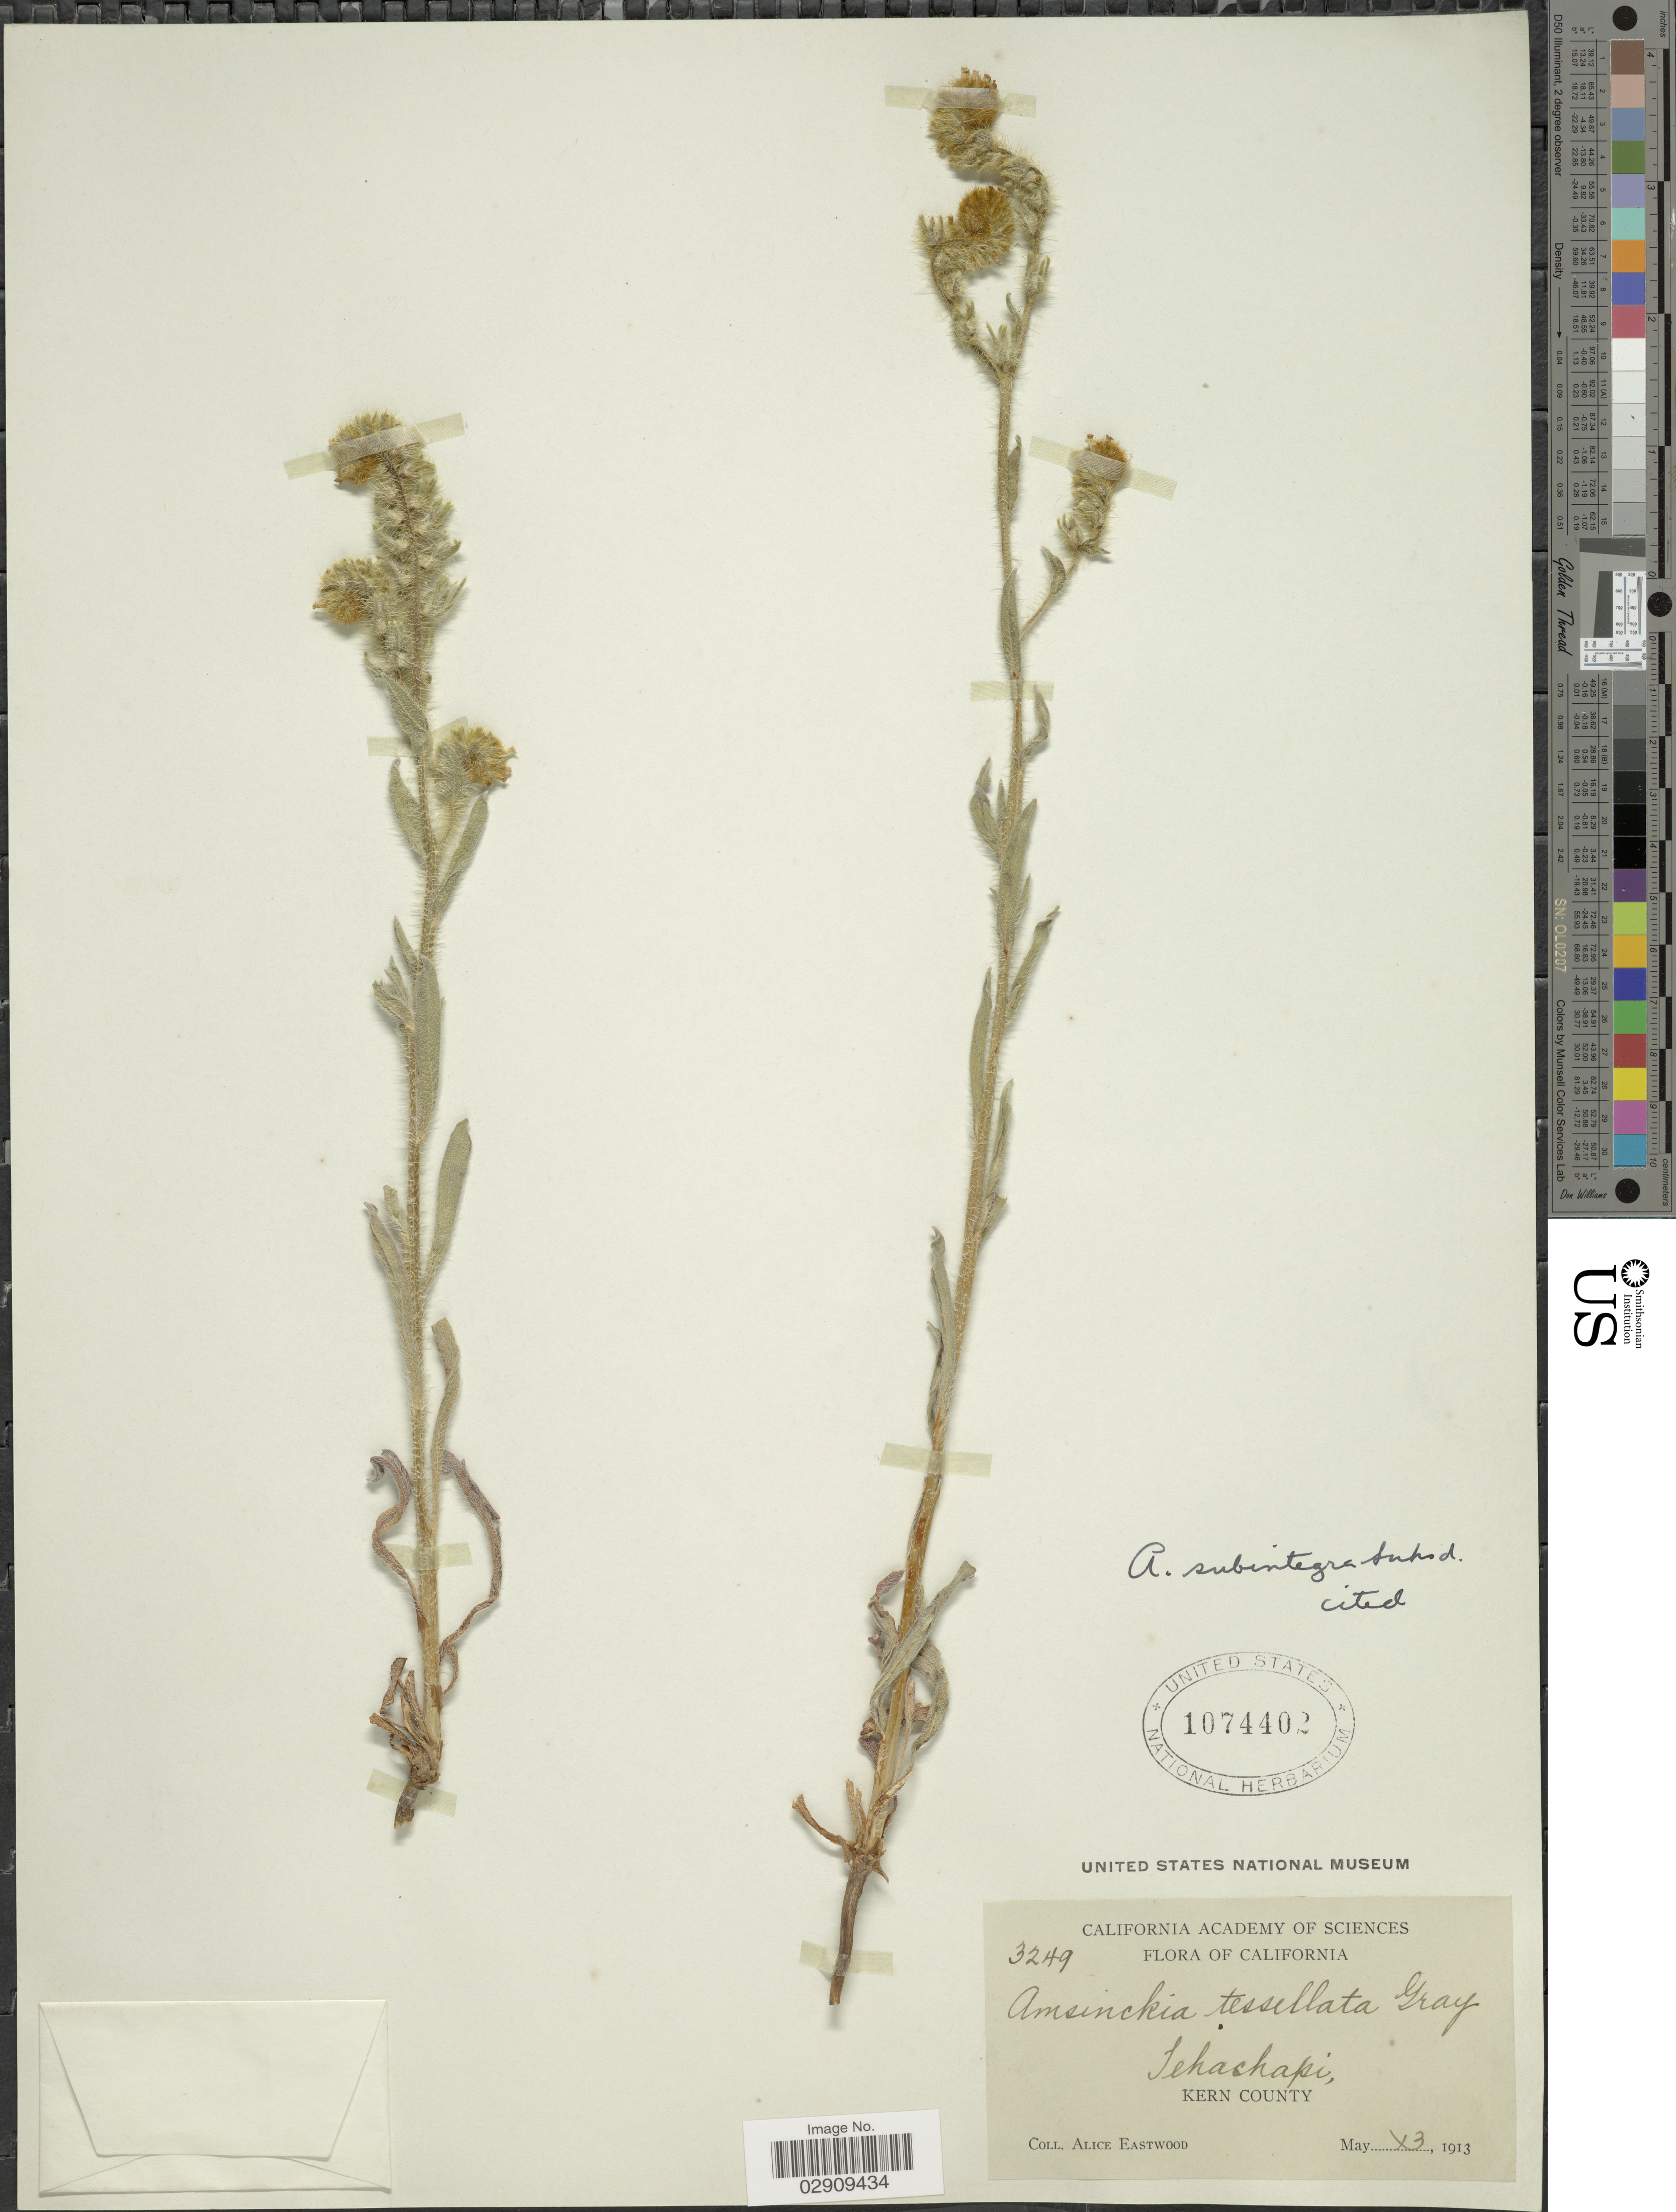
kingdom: Plantae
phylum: Tracheophyta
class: Magnoliopsida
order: Boraginales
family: Boraginaceae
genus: Amsinckia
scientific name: Amsinckia tessellata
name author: A. Gray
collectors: A. Eastwood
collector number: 3249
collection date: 1913-05-13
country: United States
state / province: California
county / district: Kern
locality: Tehachapi, Kern County.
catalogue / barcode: US 1074402